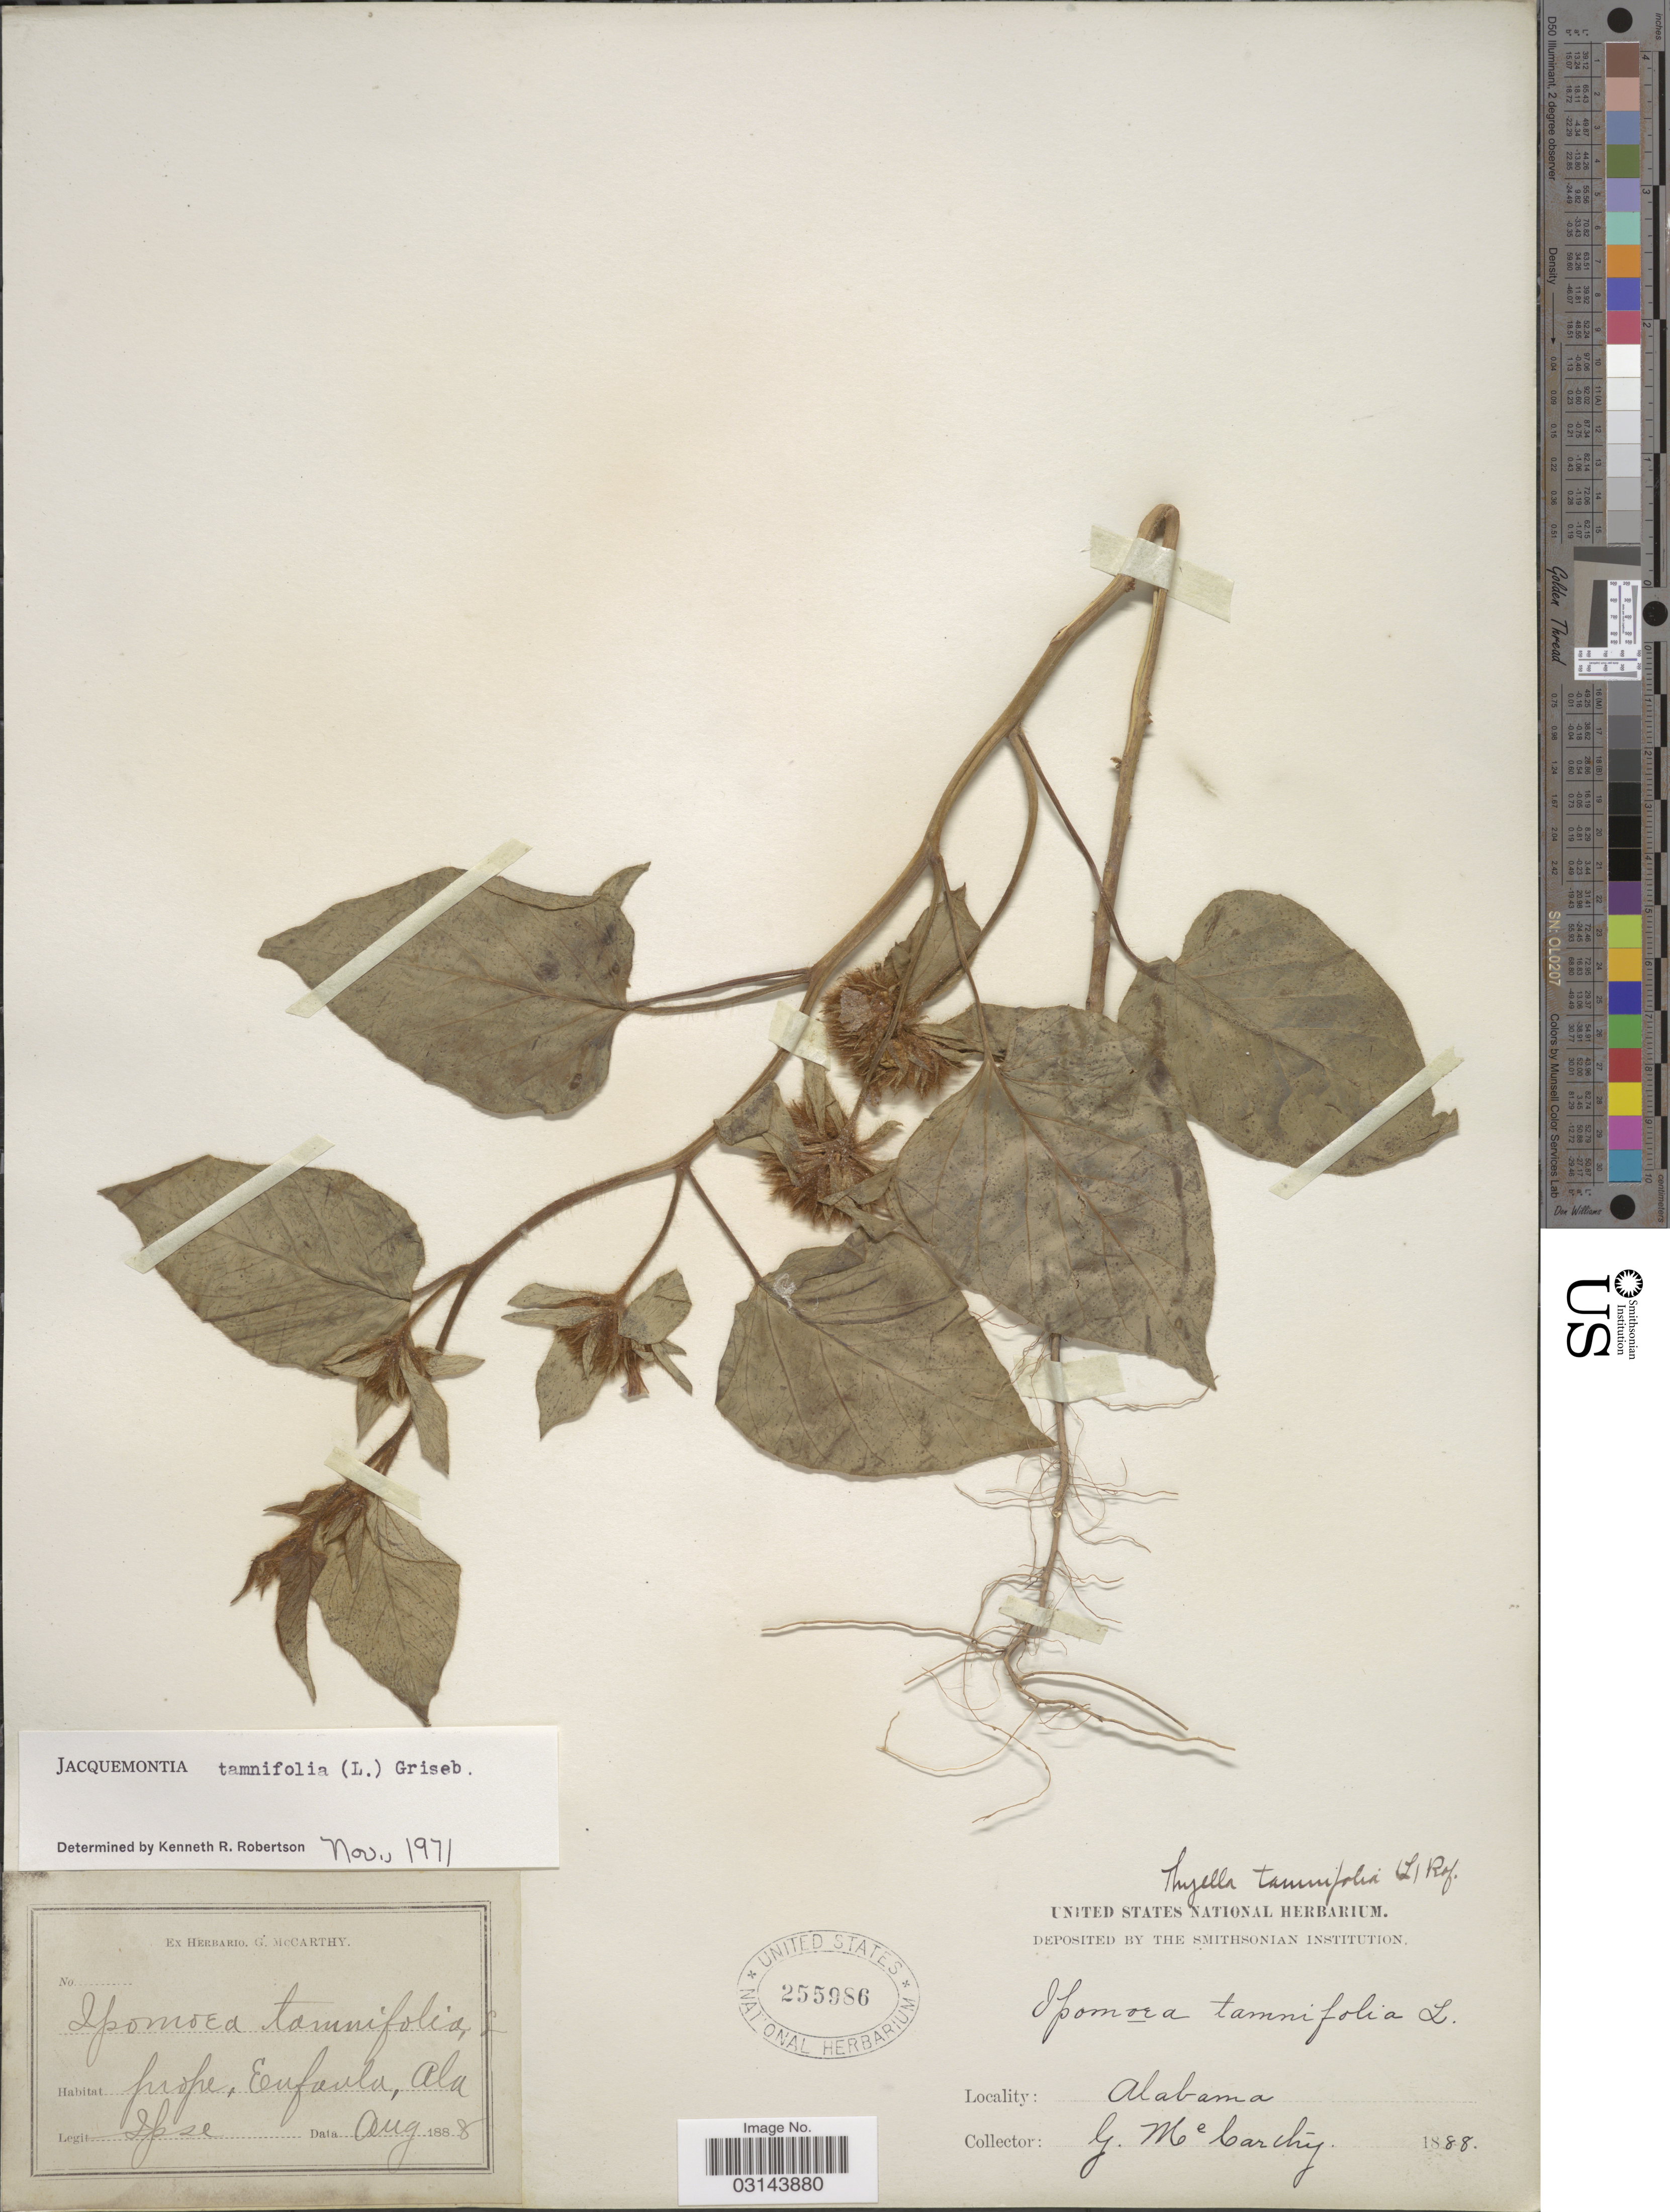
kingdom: Plantae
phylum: Tracheophyta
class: Magnoliopsida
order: Solanales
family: Convolvulaceae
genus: Jacquemontia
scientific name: Jacquemontia tamnifolia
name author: (L.) Griseb.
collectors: G. McCarthy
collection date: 1888-08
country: United States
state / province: Alabama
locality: Prope, Eufaula, Ala.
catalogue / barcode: US 255986